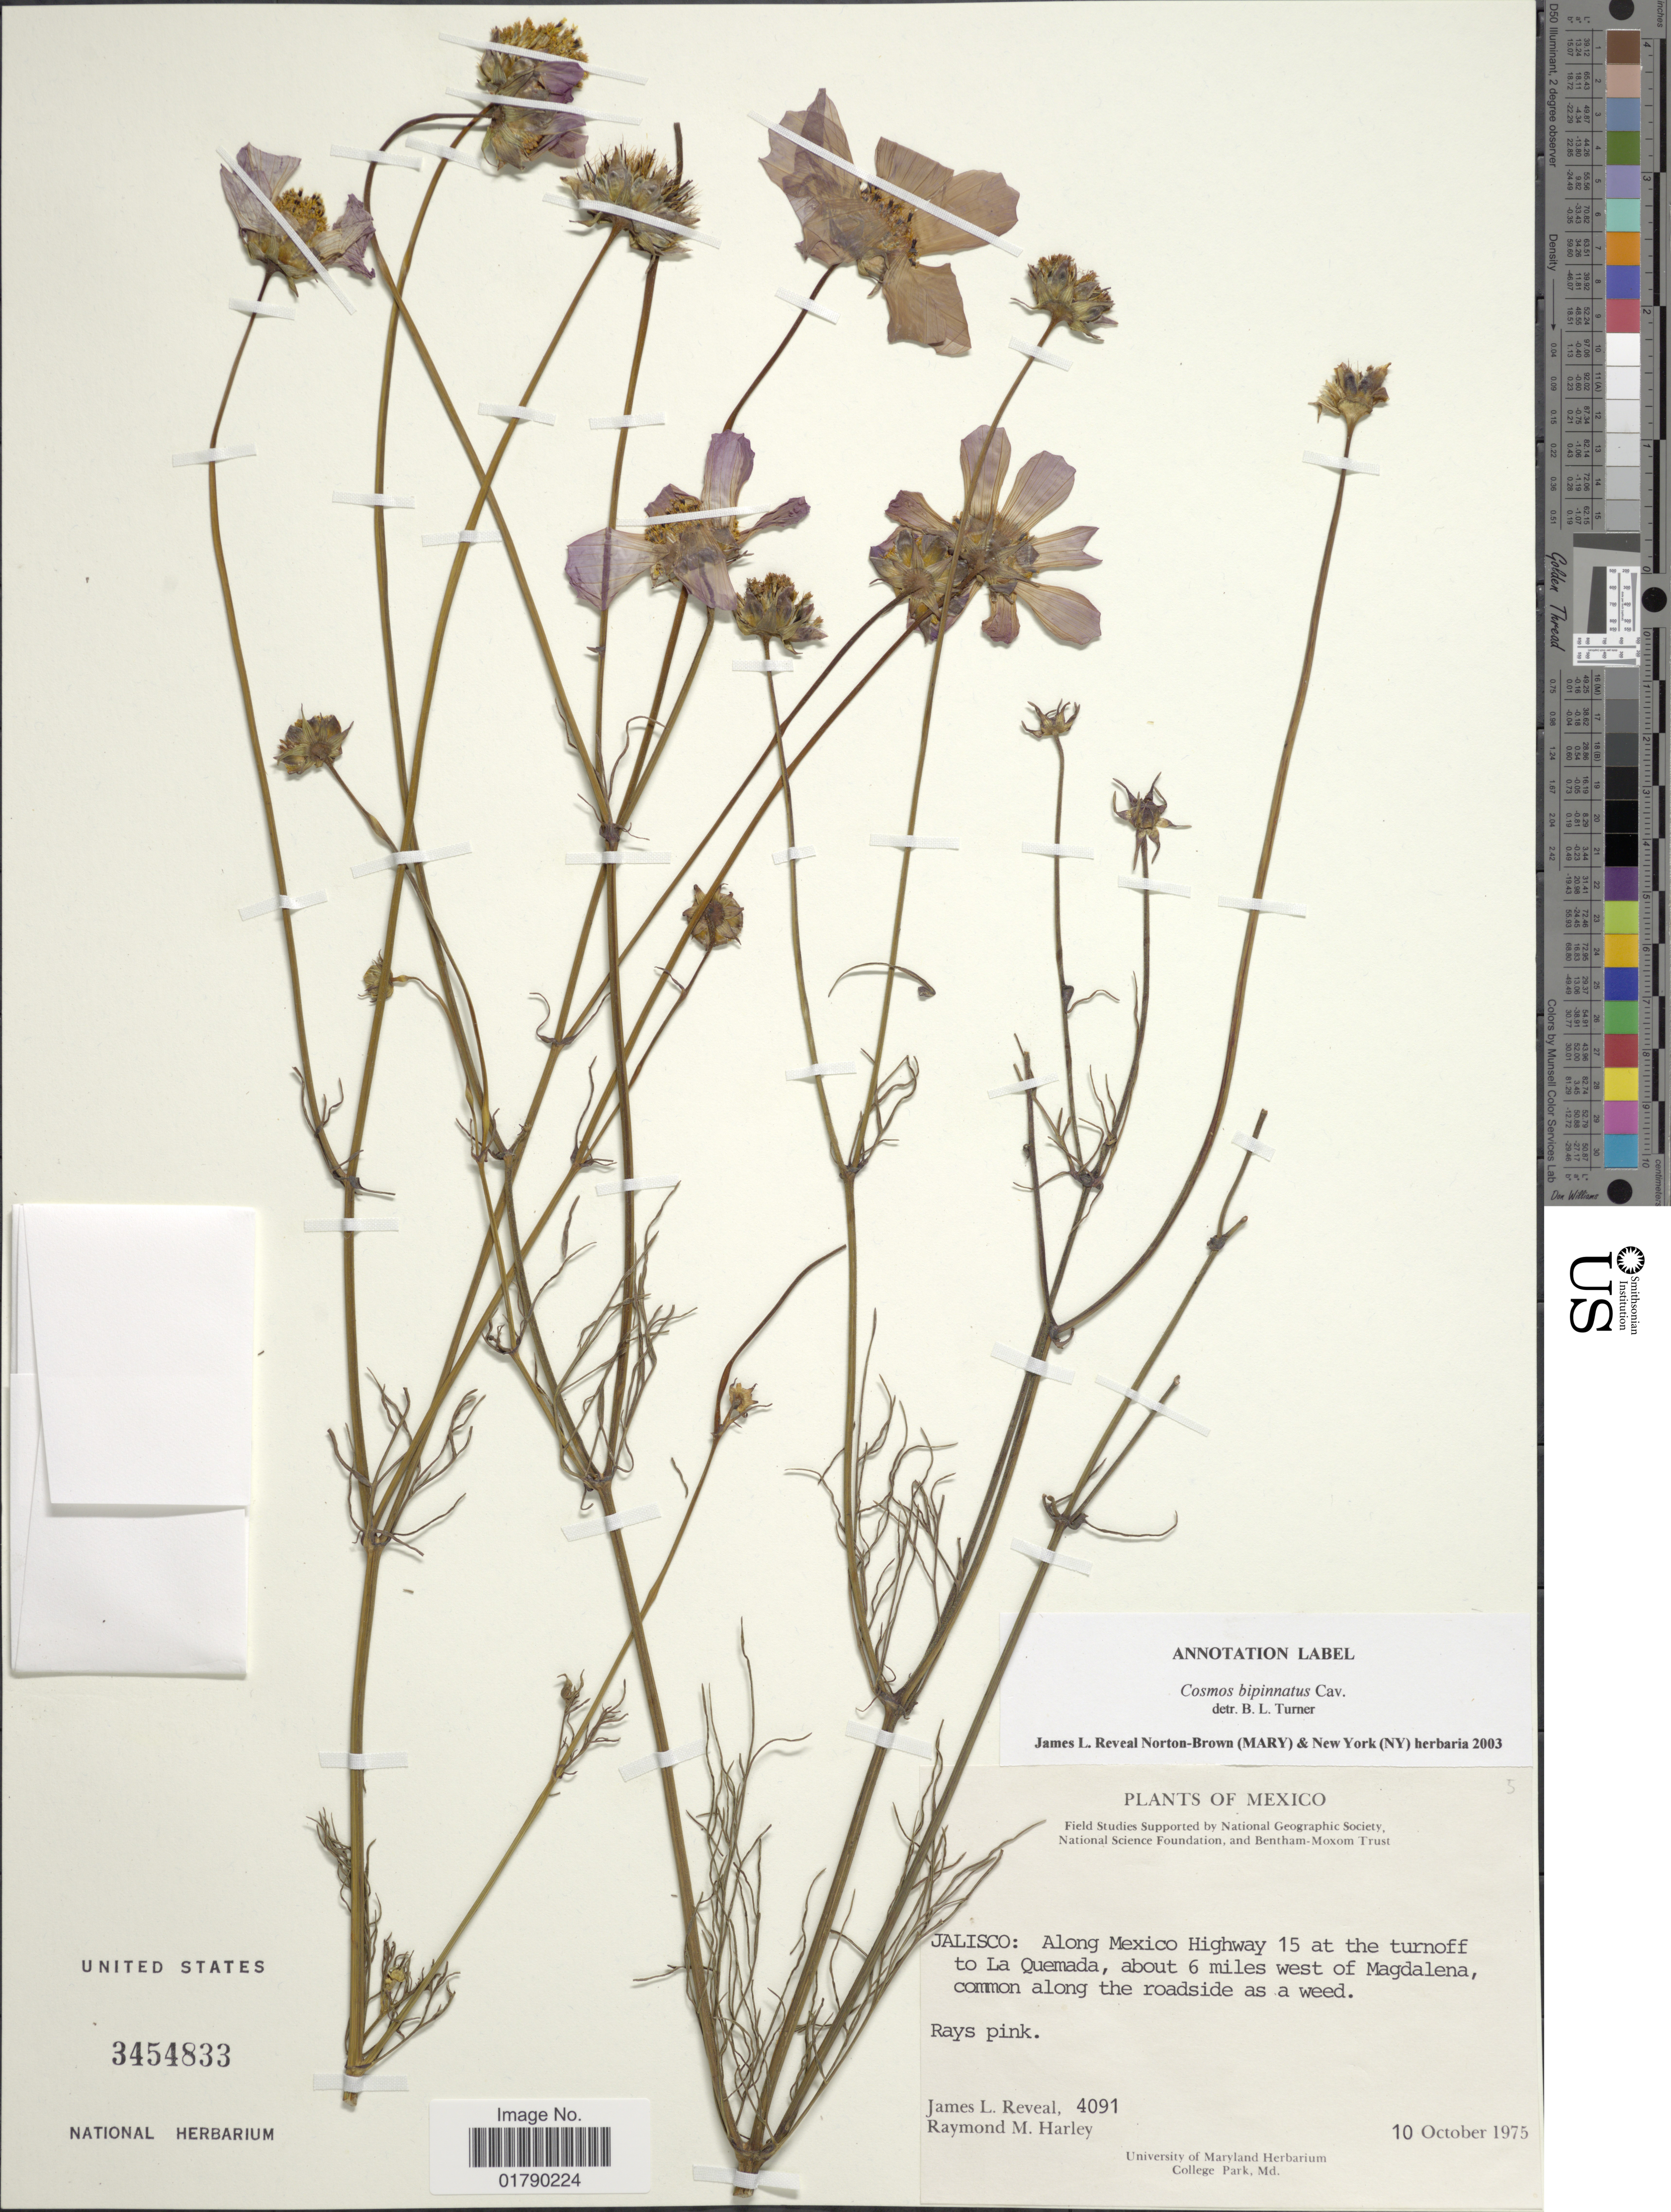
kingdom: Plantae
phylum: Tracheophyta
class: Magnoliopsida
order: Asterales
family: Asteraceae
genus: Cosmos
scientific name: Cosmos bipinnatus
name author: Cav.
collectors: J. L. Reveal & R. M. Harley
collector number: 4091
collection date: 1975-10-10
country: Mexico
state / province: Jalisco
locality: Along Mexico Highway 15 at the turnoff to La Quemada, about 6 miles west of Magdalena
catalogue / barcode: US 3454833